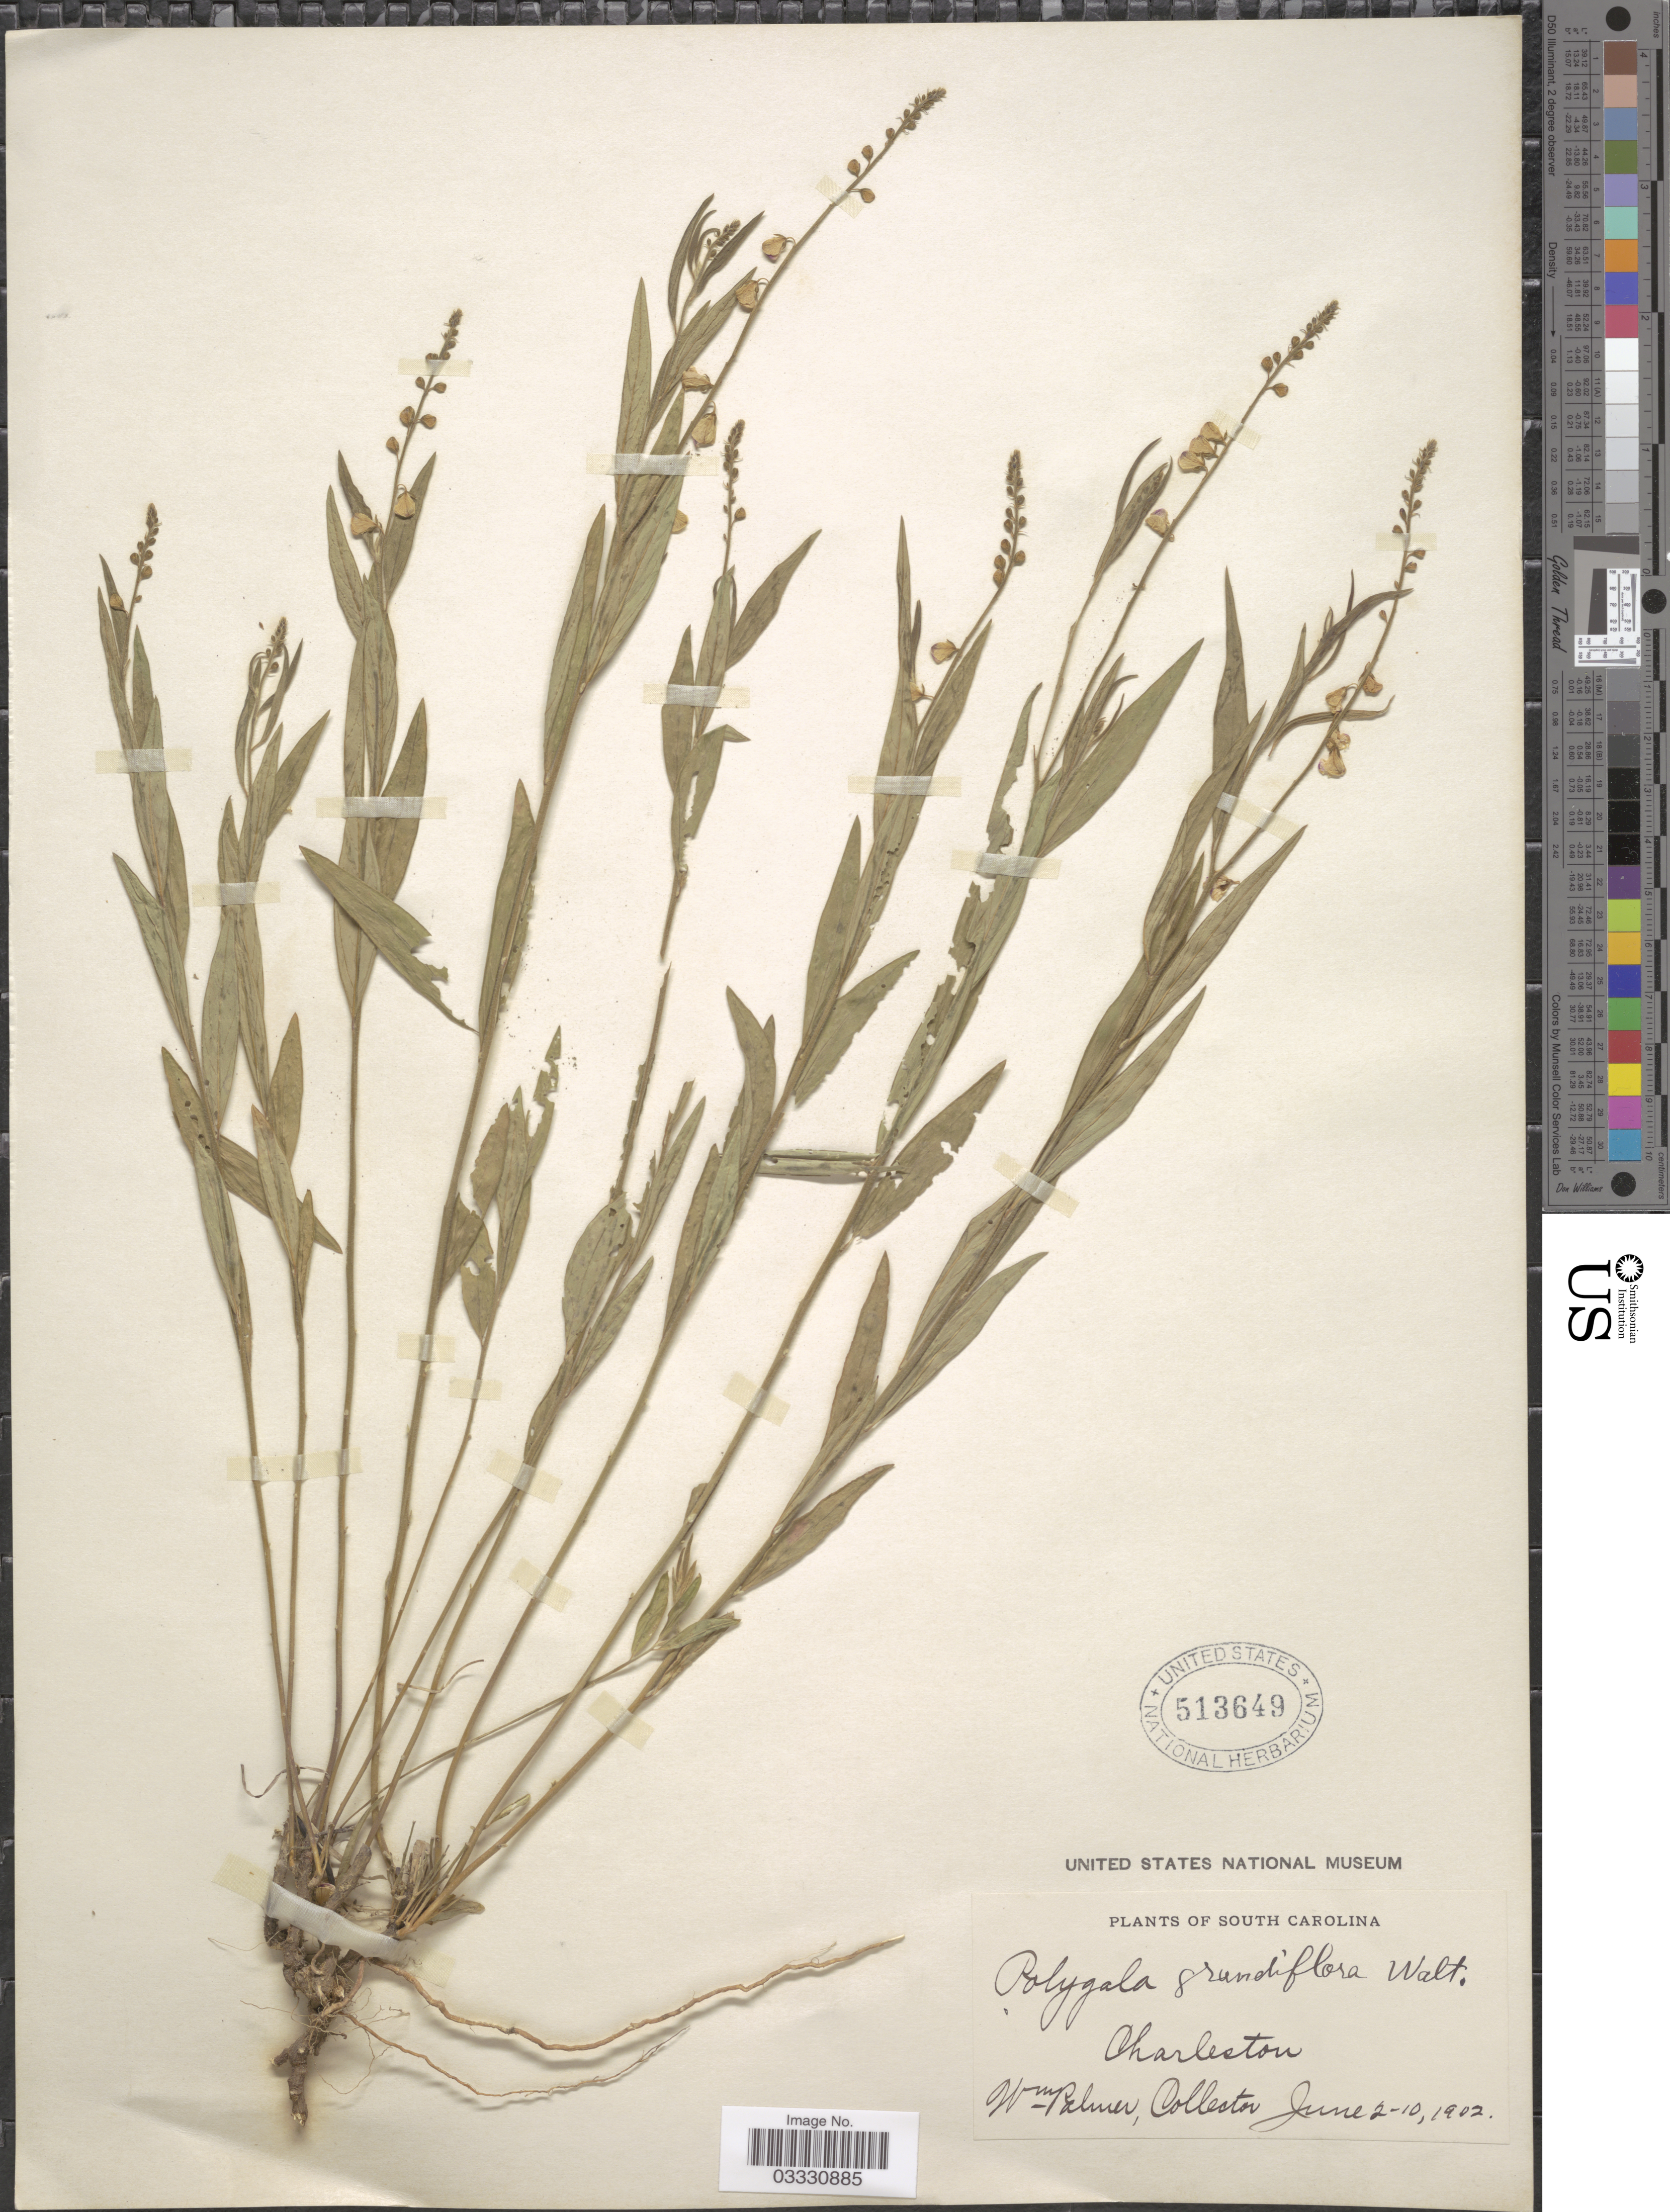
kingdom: Plantae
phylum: Tracheophyta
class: Magnoliopsida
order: Fabales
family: Polygalaceae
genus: Asemeia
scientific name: Asemeia grandiflora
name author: (Walter) Small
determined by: Strong, Mark T., (BOT), Smithsonian Institution - National Museum of Natural History (UNITED STATES)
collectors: W. Palmer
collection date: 1902-06-02/1902-06-10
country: United States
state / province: South Carolina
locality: Charleston.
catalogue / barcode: US 513649